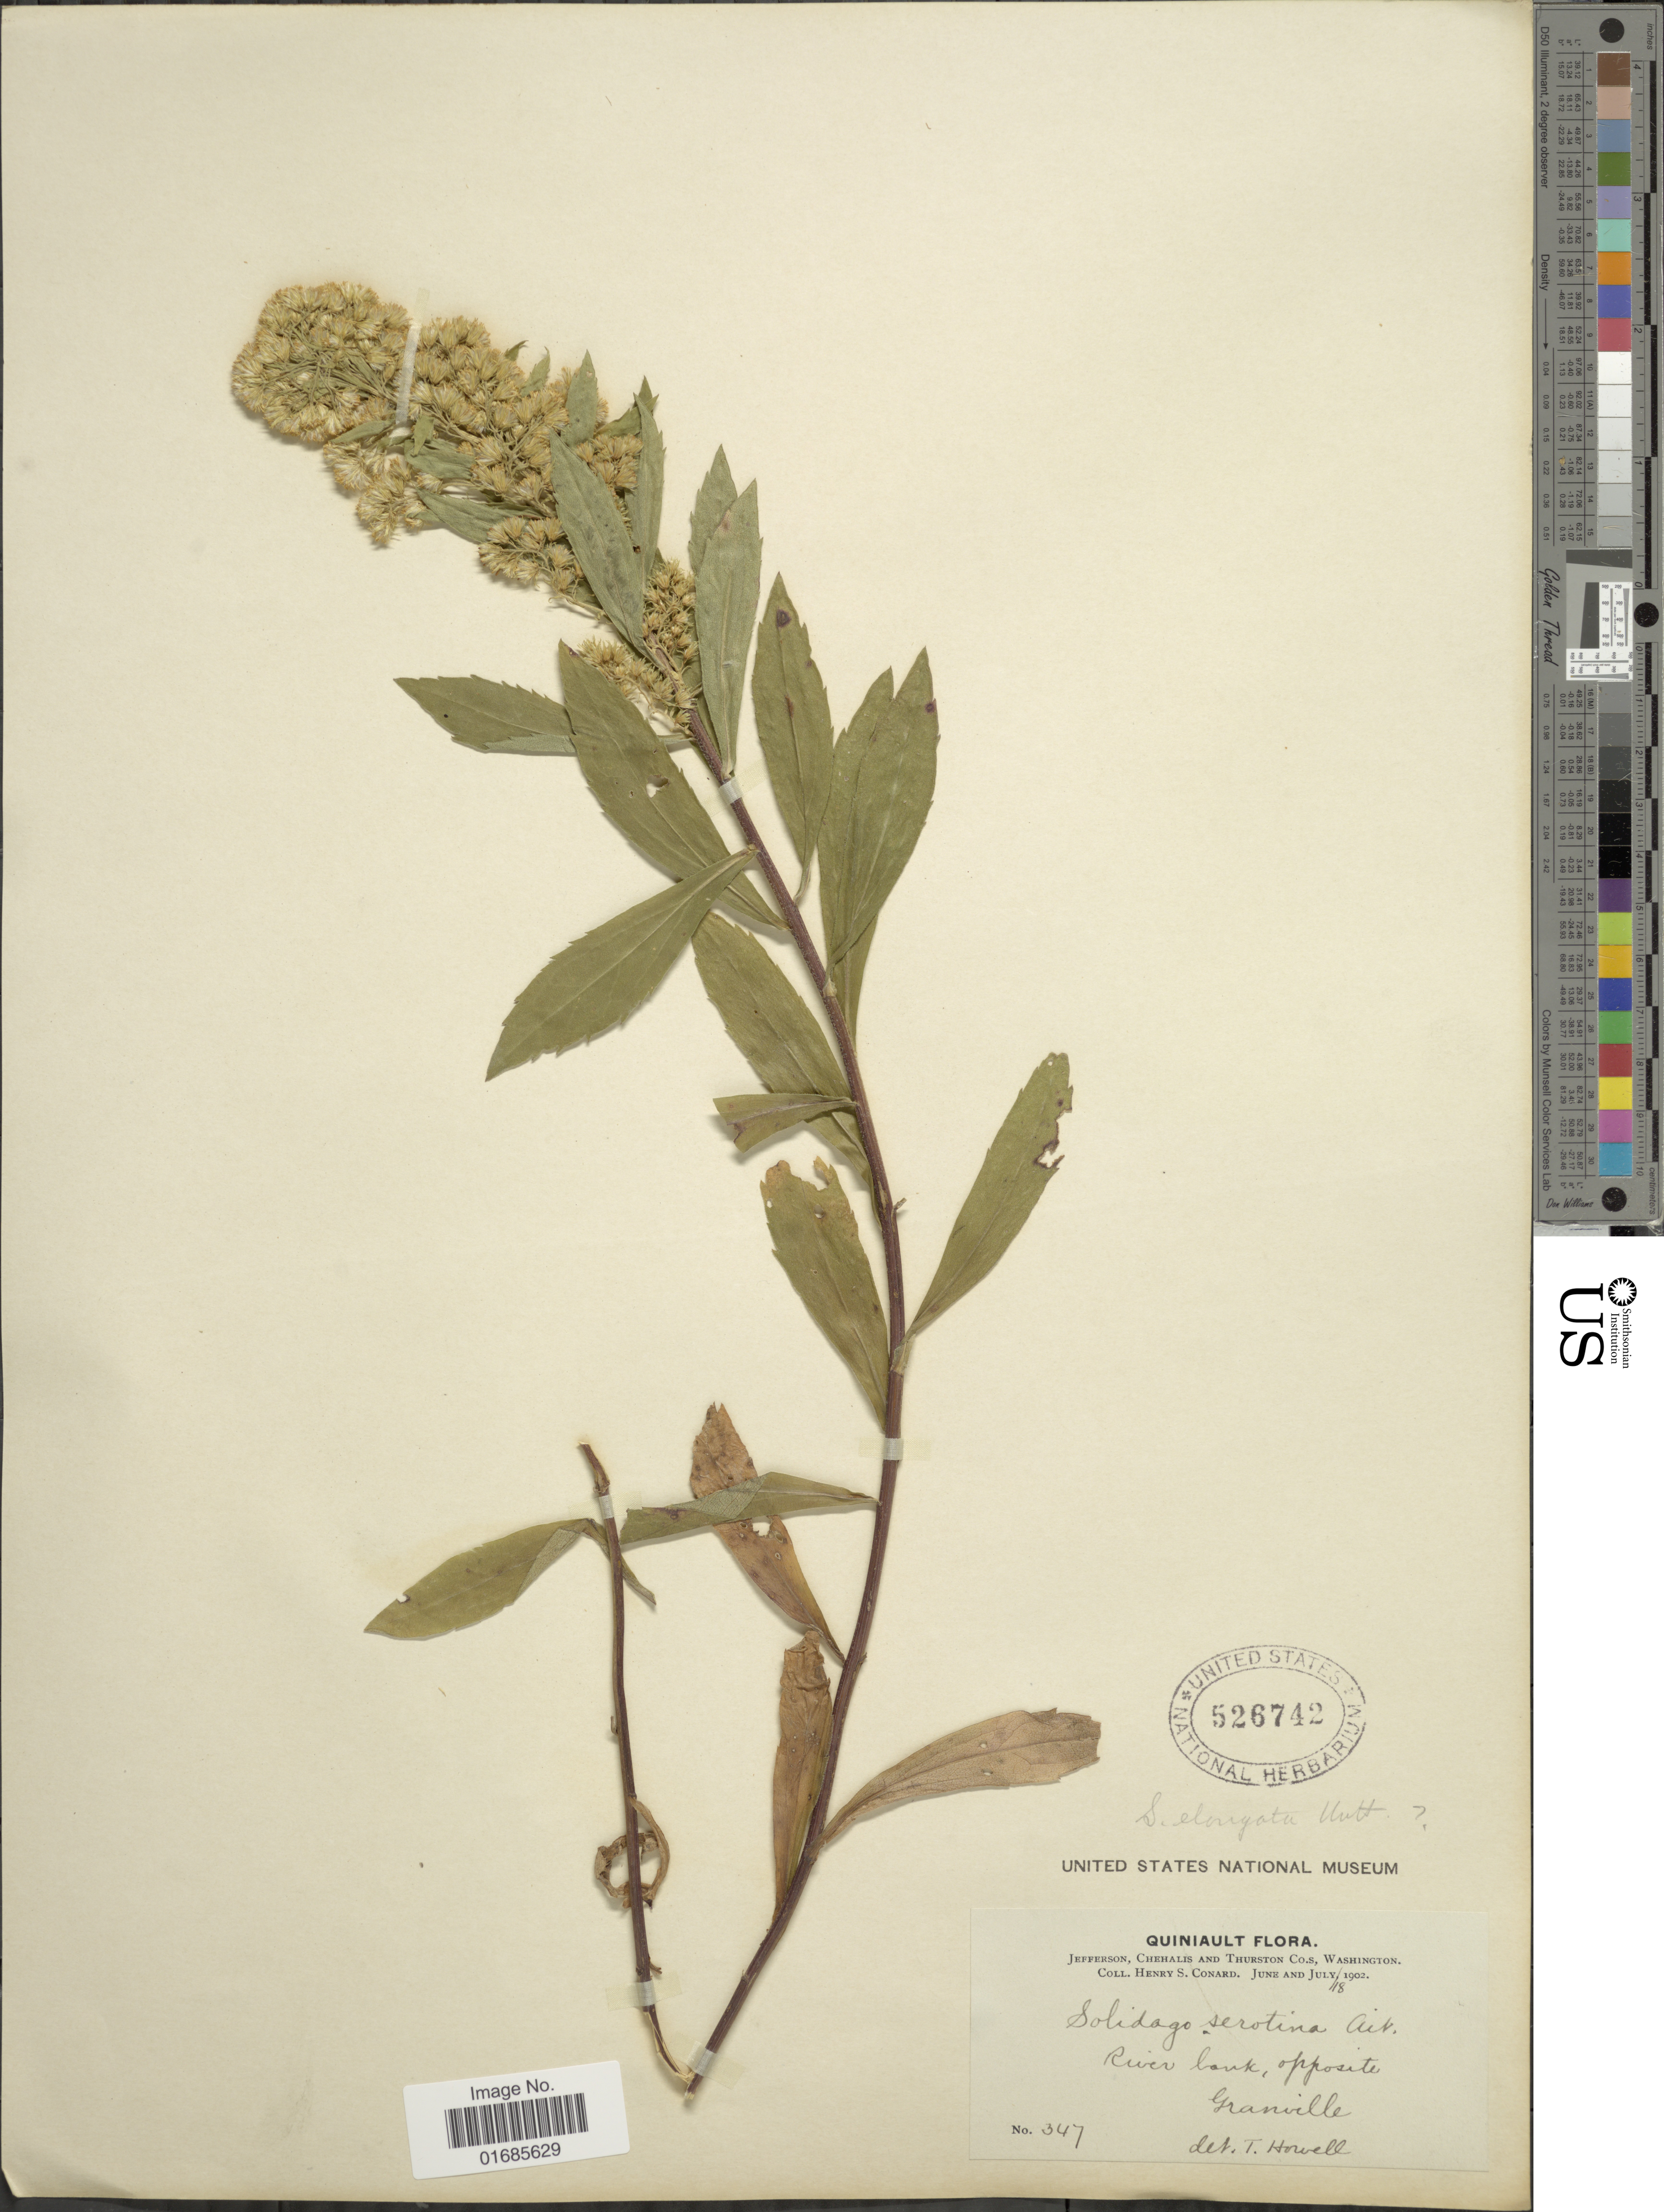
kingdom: Plantae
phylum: Tracheophyta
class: Magnoliopsida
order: Asterales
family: Asteraceae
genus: Solidago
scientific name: Solidago canadensis var. salebrosa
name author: (Piper) M.E. Jones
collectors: H. S. Conard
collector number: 347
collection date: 1902-07-18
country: United States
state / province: Washington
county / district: Thurston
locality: Quiniault, Jefferson, Chehalis and Thurston Co.s, River bank, opposite Granville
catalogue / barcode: US 526742